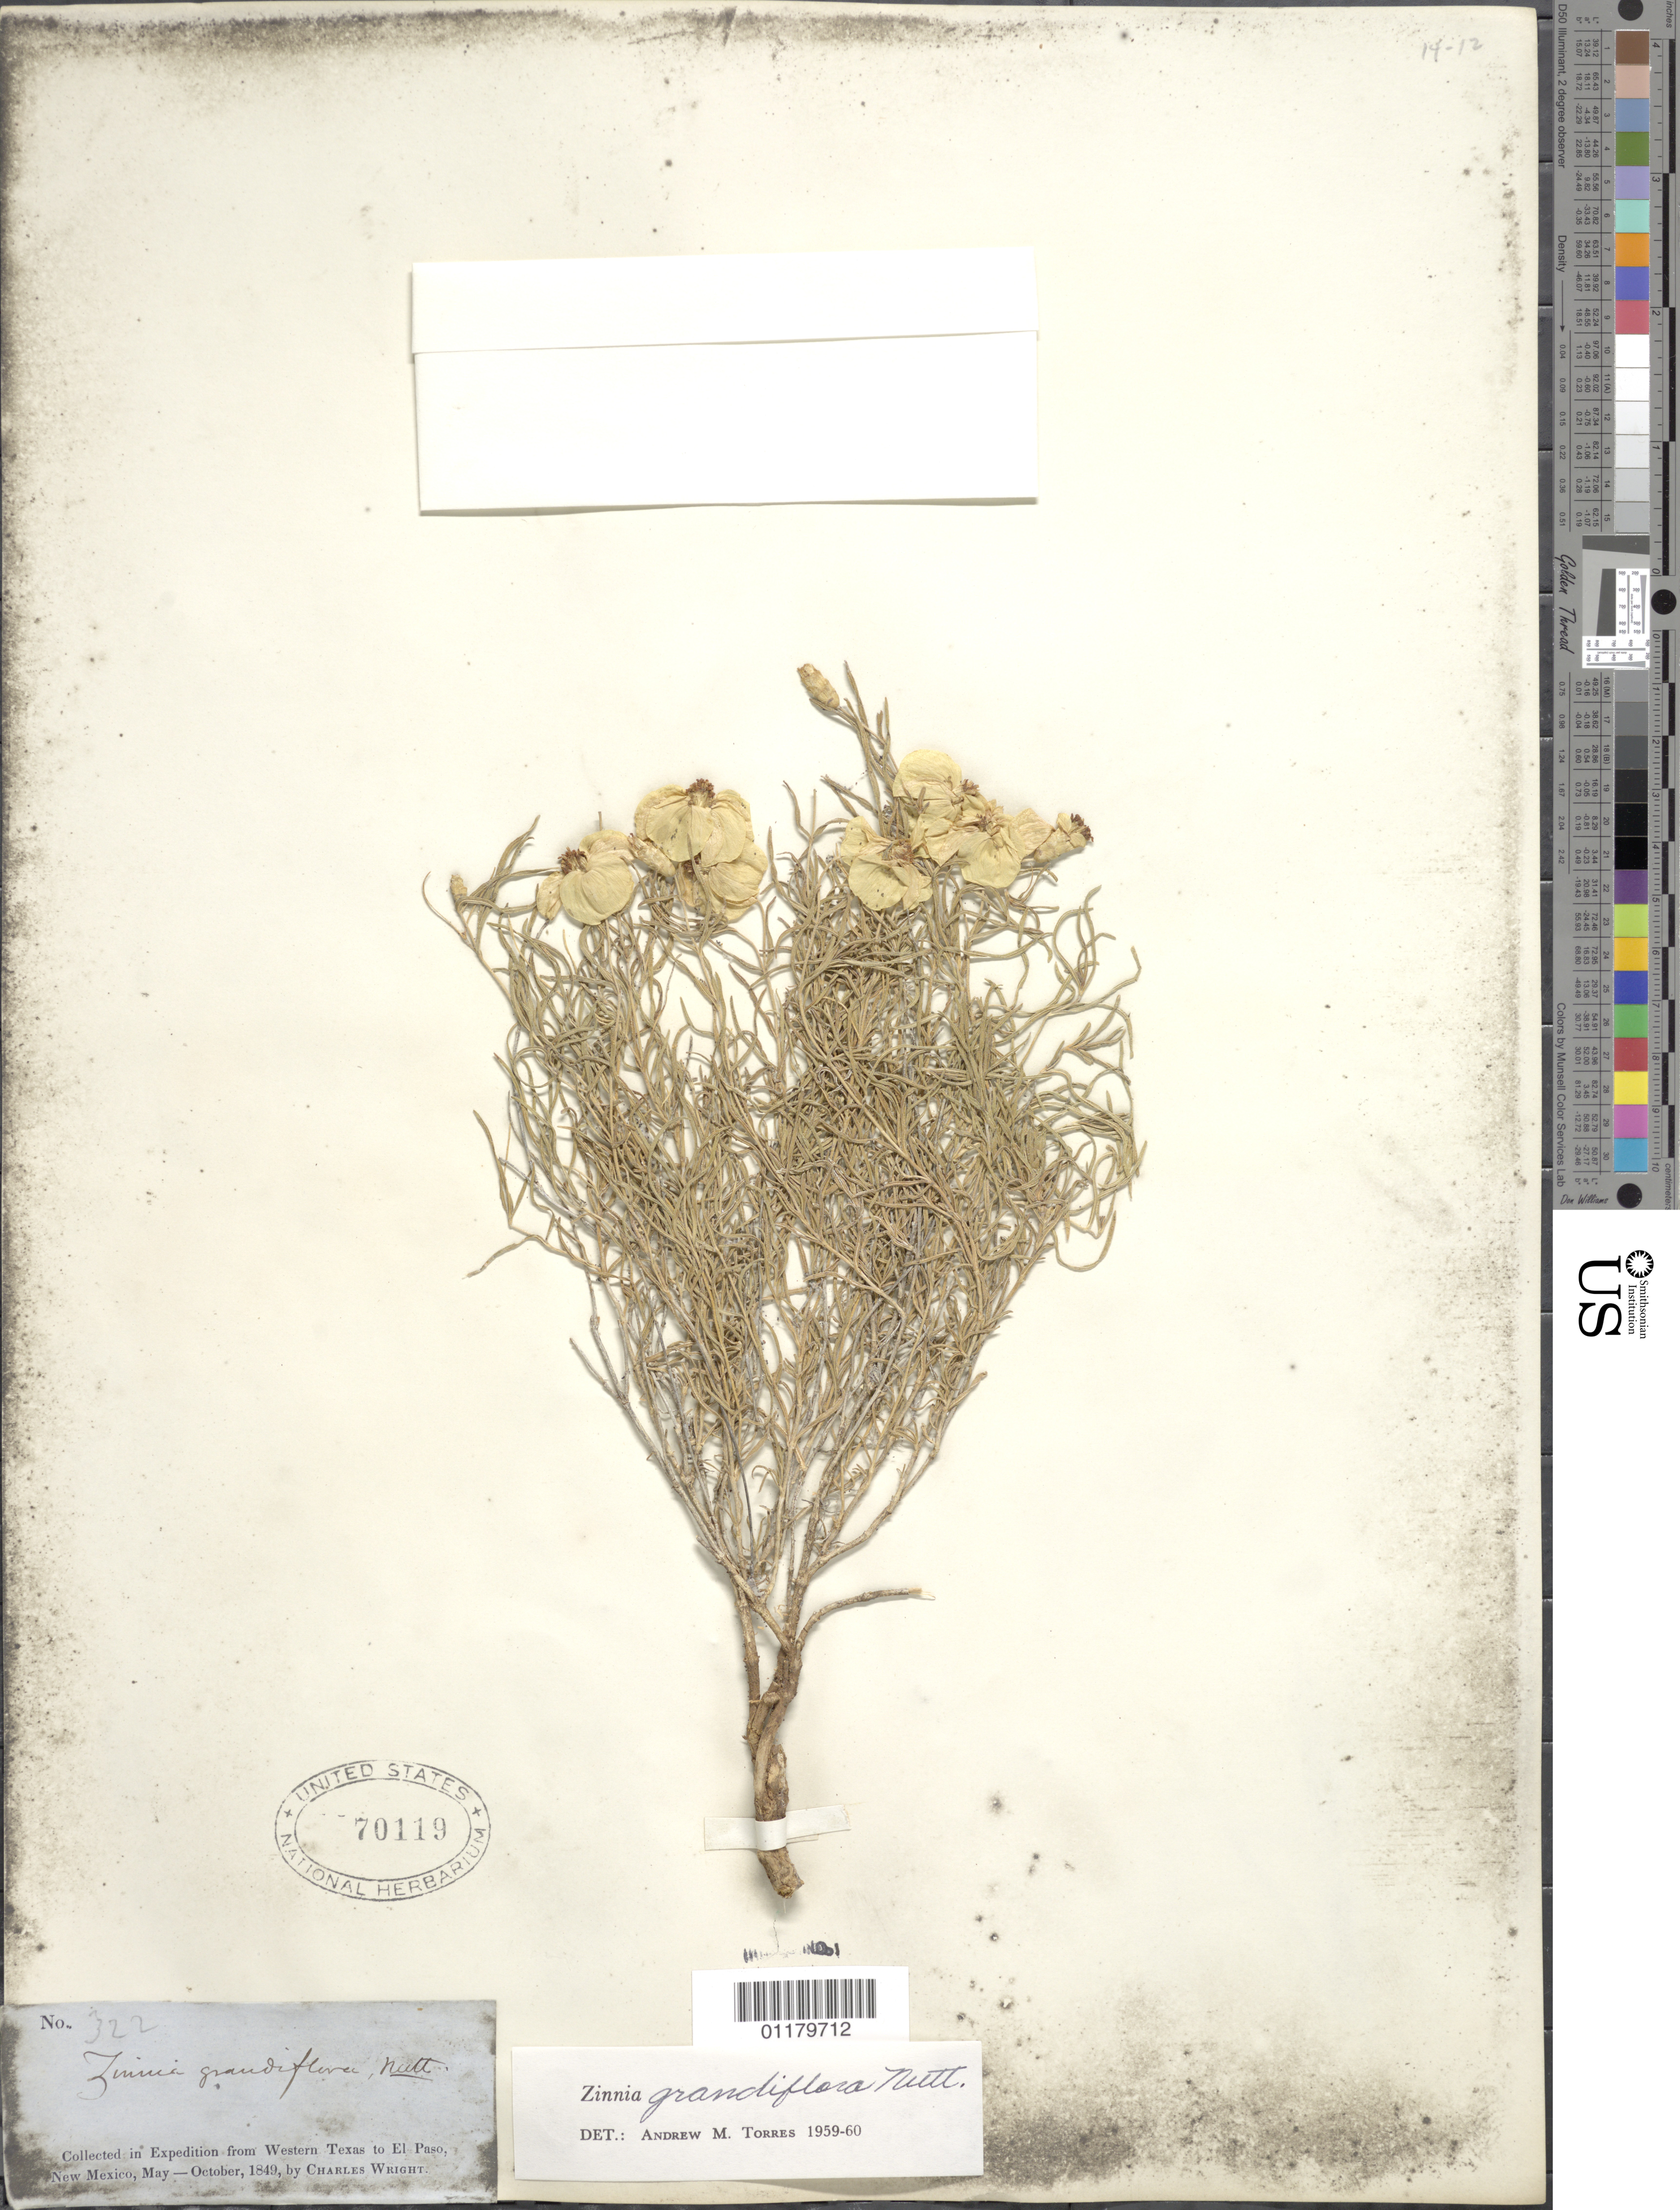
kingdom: Plantae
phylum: Tracheophyta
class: Magnoliopsida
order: Asterales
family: Asteraceae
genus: Zinnia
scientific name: Zinnia grandiflora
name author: Nutt.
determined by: Torres, A. M.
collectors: C. Wright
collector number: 322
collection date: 1849-05/1849-10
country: United States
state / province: New Mexico / Texas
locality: from Western Texas to El Paso, New Mexico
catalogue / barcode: US 70119